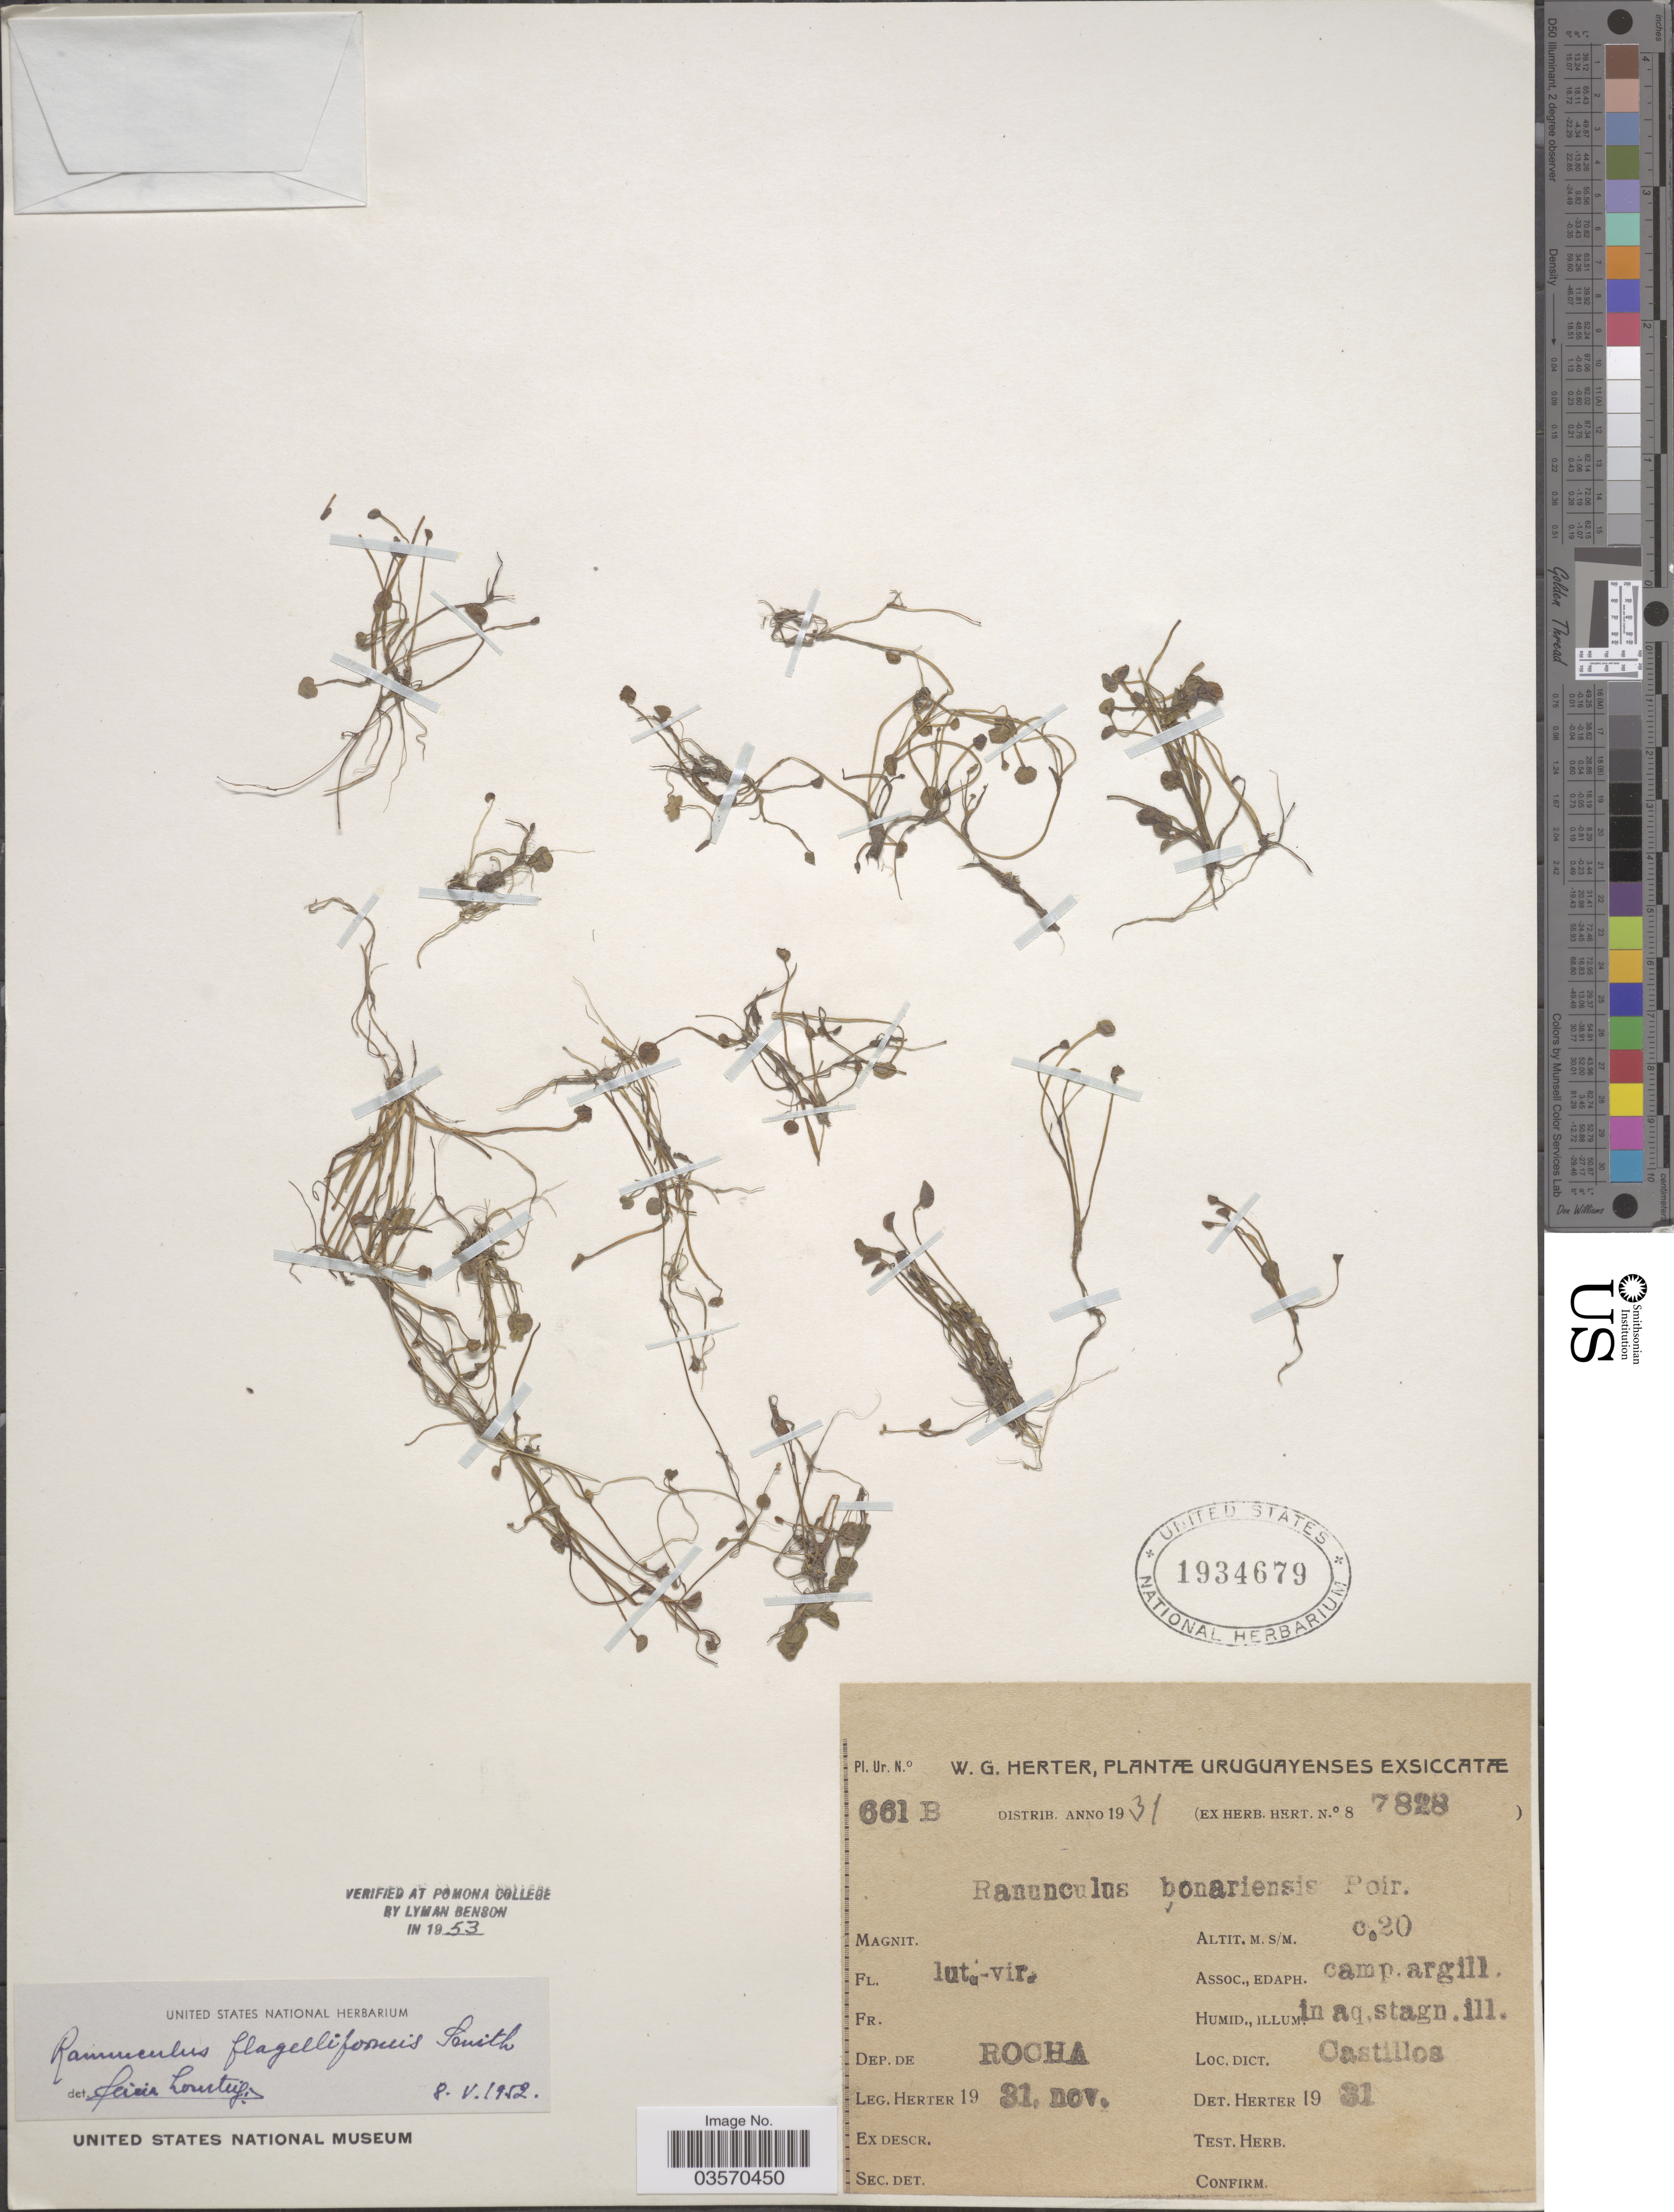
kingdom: Plantae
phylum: Tracheophyta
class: Magnoliopsida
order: Ranunculales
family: Ranunculaceae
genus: Ranunculus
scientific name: Ranunculus flagelliformis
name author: Sm.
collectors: W. G. Herter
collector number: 661B/7828?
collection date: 1931-11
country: Uruguay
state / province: Rocha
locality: Dep. de Rocha. Castillos.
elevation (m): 20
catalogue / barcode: US 1934679